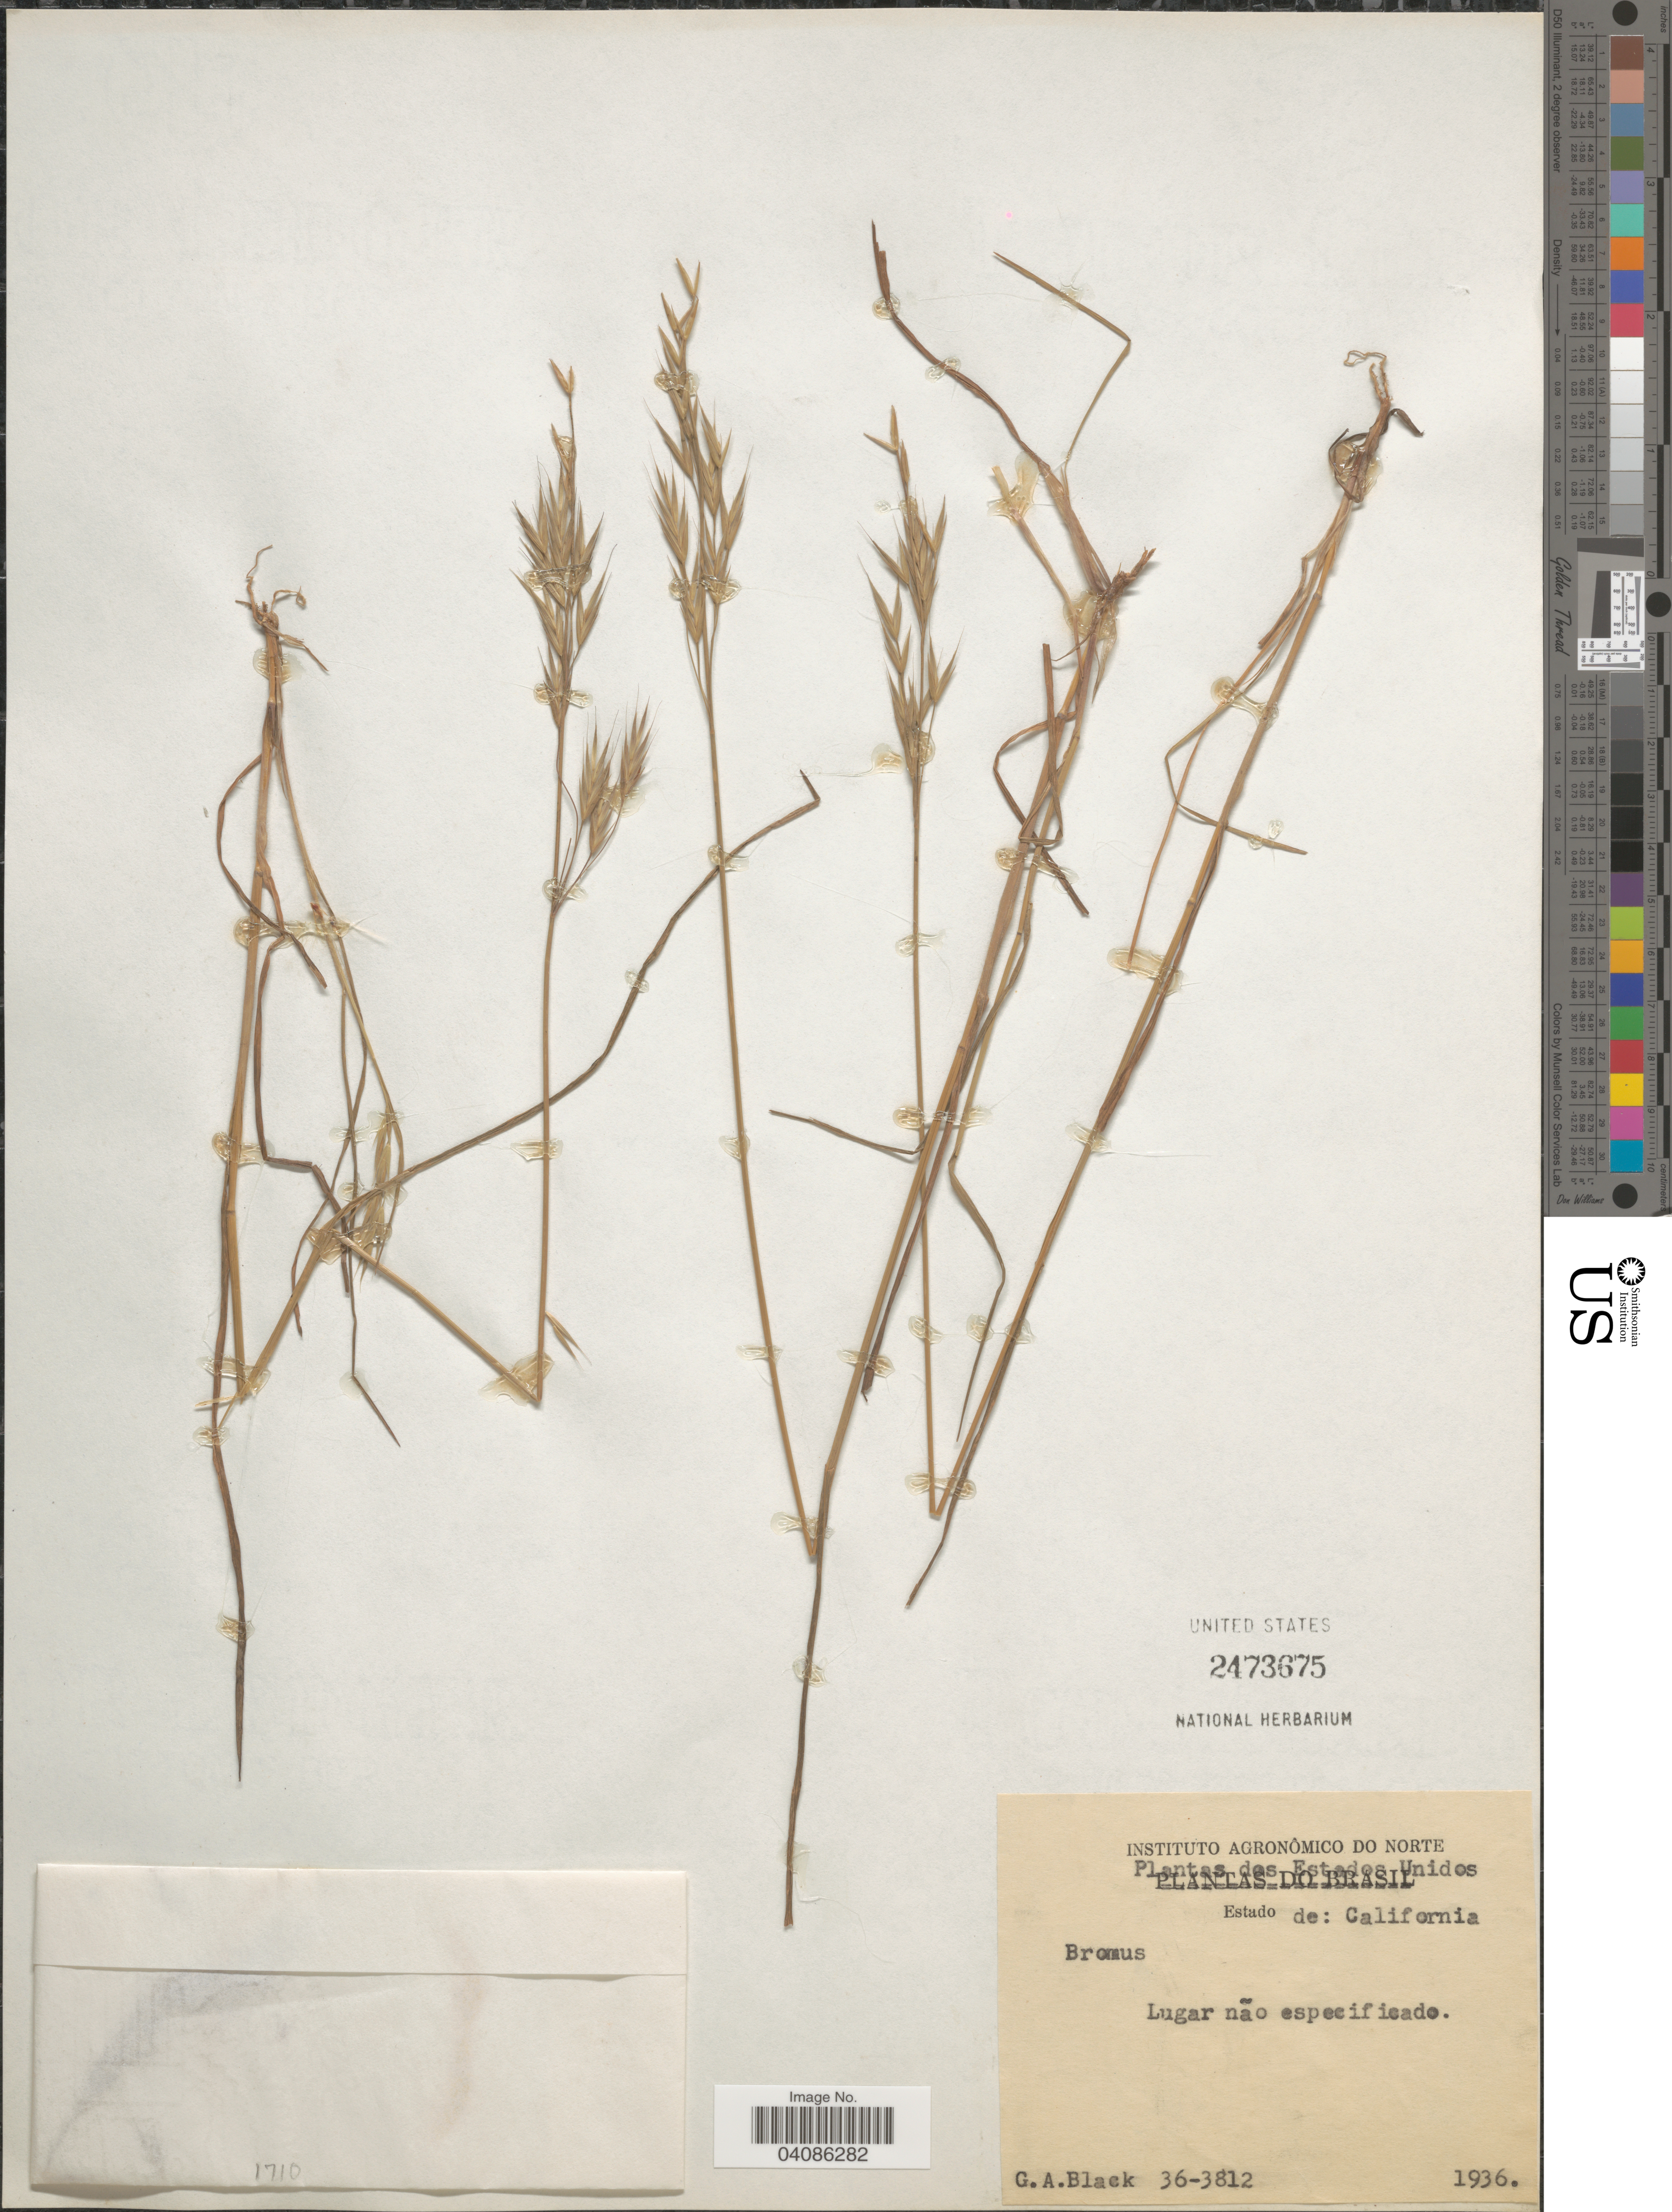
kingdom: Plantae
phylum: Tracheophyta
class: Liliopsida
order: Poales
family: Poaceae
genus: Bromus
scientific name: Bromus sp.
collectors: G. A. Black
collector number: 36-3812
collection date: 1936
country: United States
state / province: California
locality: Estados Unidos.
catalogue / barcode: US 2473675